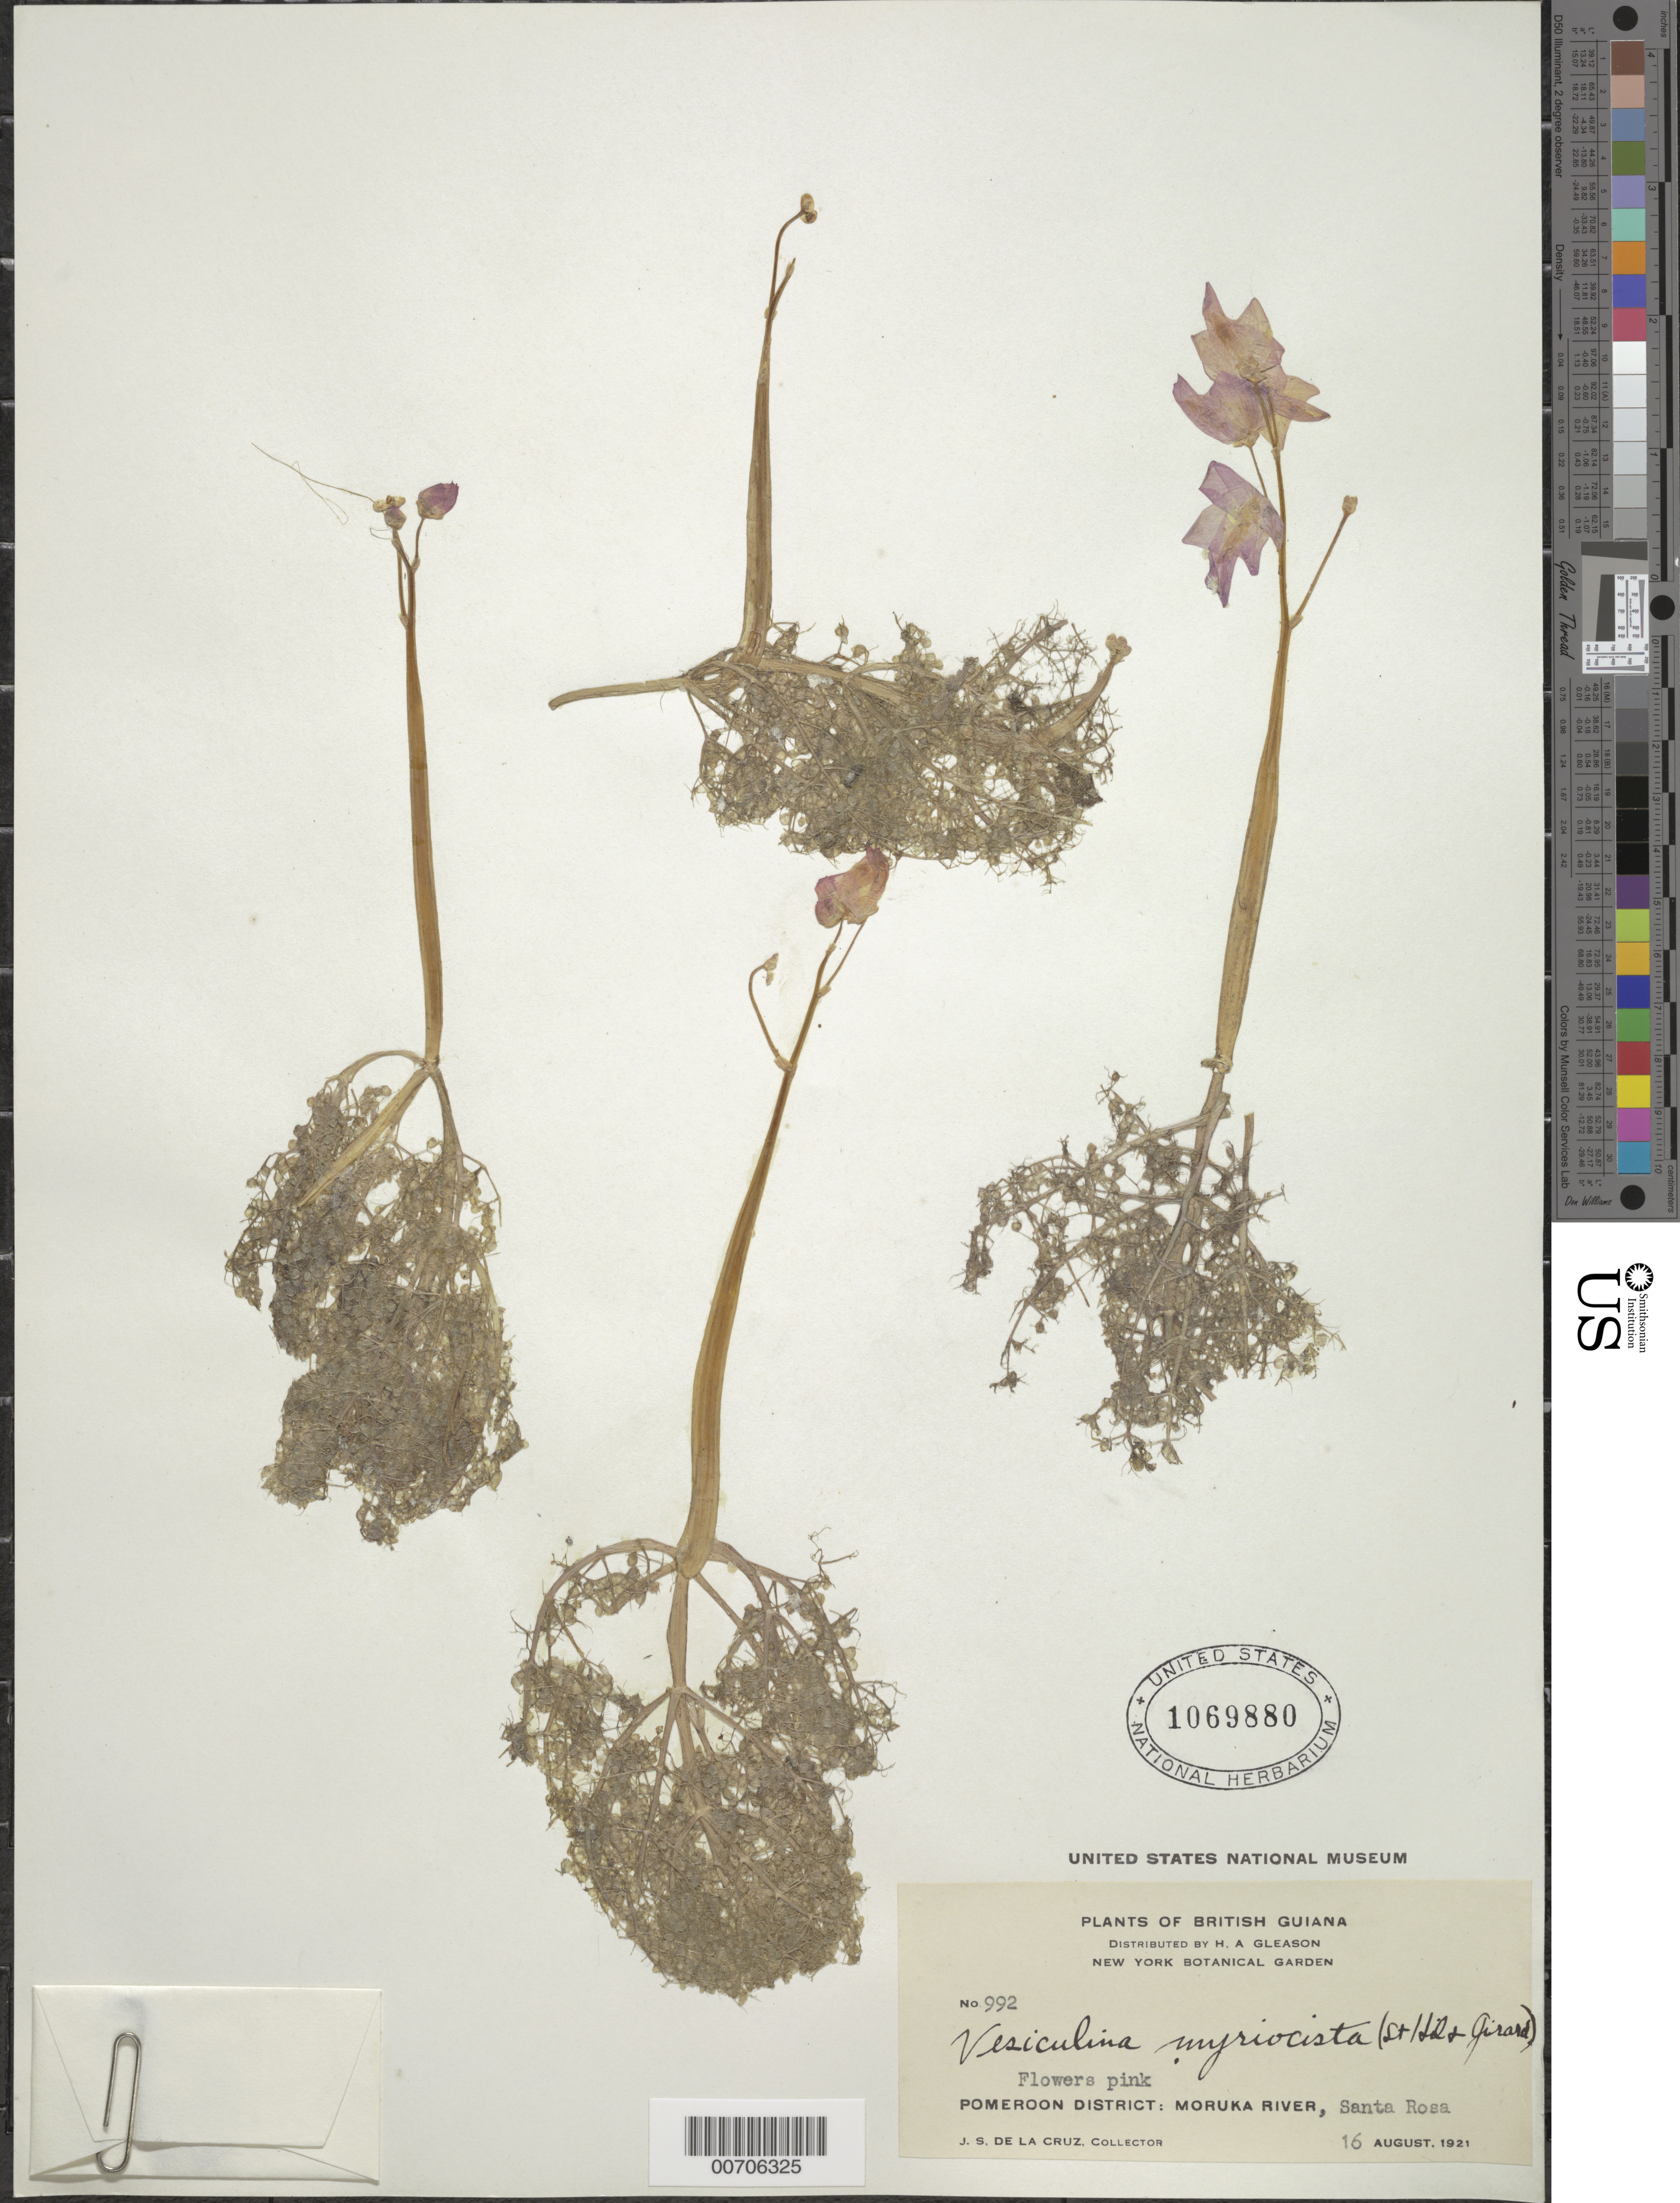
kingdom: Plantae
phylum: Tracheophyta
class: Magnoliopsida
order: Lamiales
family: Lentibulariaceae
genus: Utricularia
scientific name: Utricularia myriocista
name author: A. St.-Hil. & Girard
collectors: J. S. de la Cruz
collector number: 992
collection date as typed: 16-Aug-21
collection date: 1921-08-16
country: Guyana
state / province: Barima-Waini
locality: Moruka R., Santa Rosa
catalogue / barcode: US 1069880